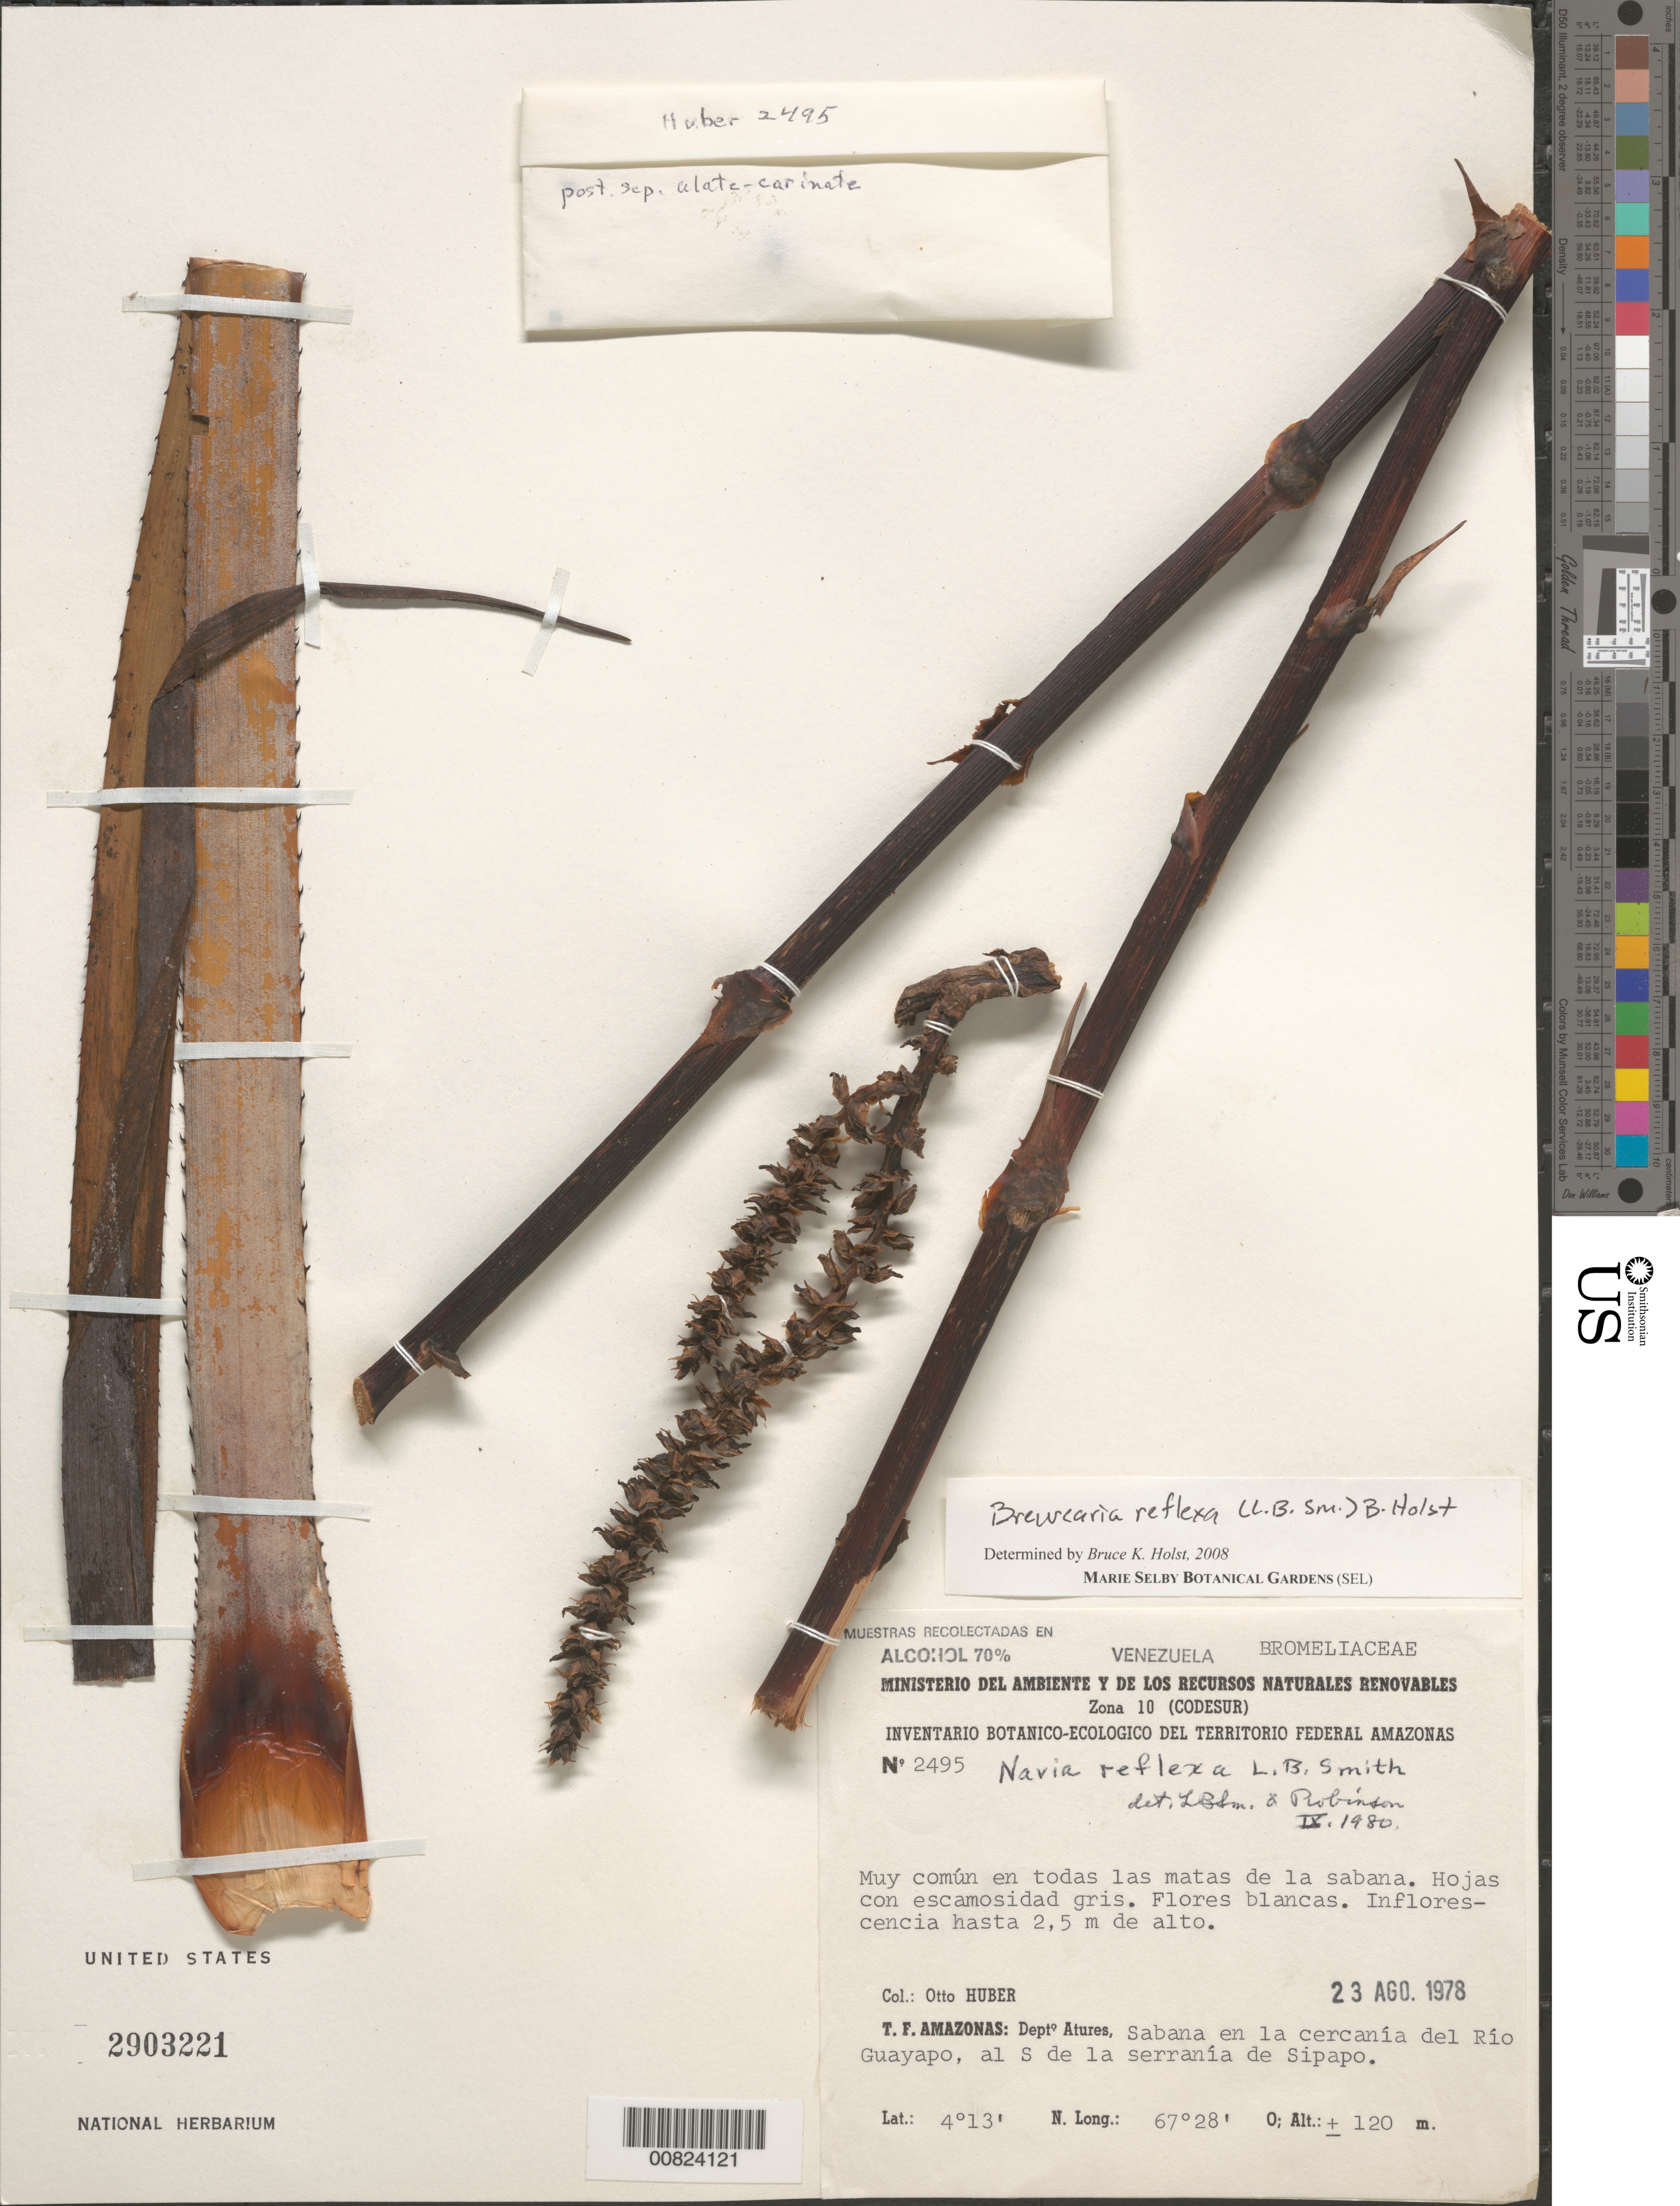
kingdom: Plantae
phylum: Tracheophyta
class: Liliopsida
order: Poales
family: Bromeliaceae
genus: Brewcaria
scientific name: Brewcaria reflexa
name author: (L.B. Sm.) B. Holst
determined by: Holst, Bruce K.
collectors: O. Huber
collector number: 2495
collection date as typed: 23-Aug-78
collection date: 1978-08-23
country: Venezuela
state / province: Amazonas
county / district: Atures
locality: Río Guayapo, al S de la serranía de Sipapo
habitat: En matas de la sabana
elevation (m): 120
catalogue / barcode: US 2903221